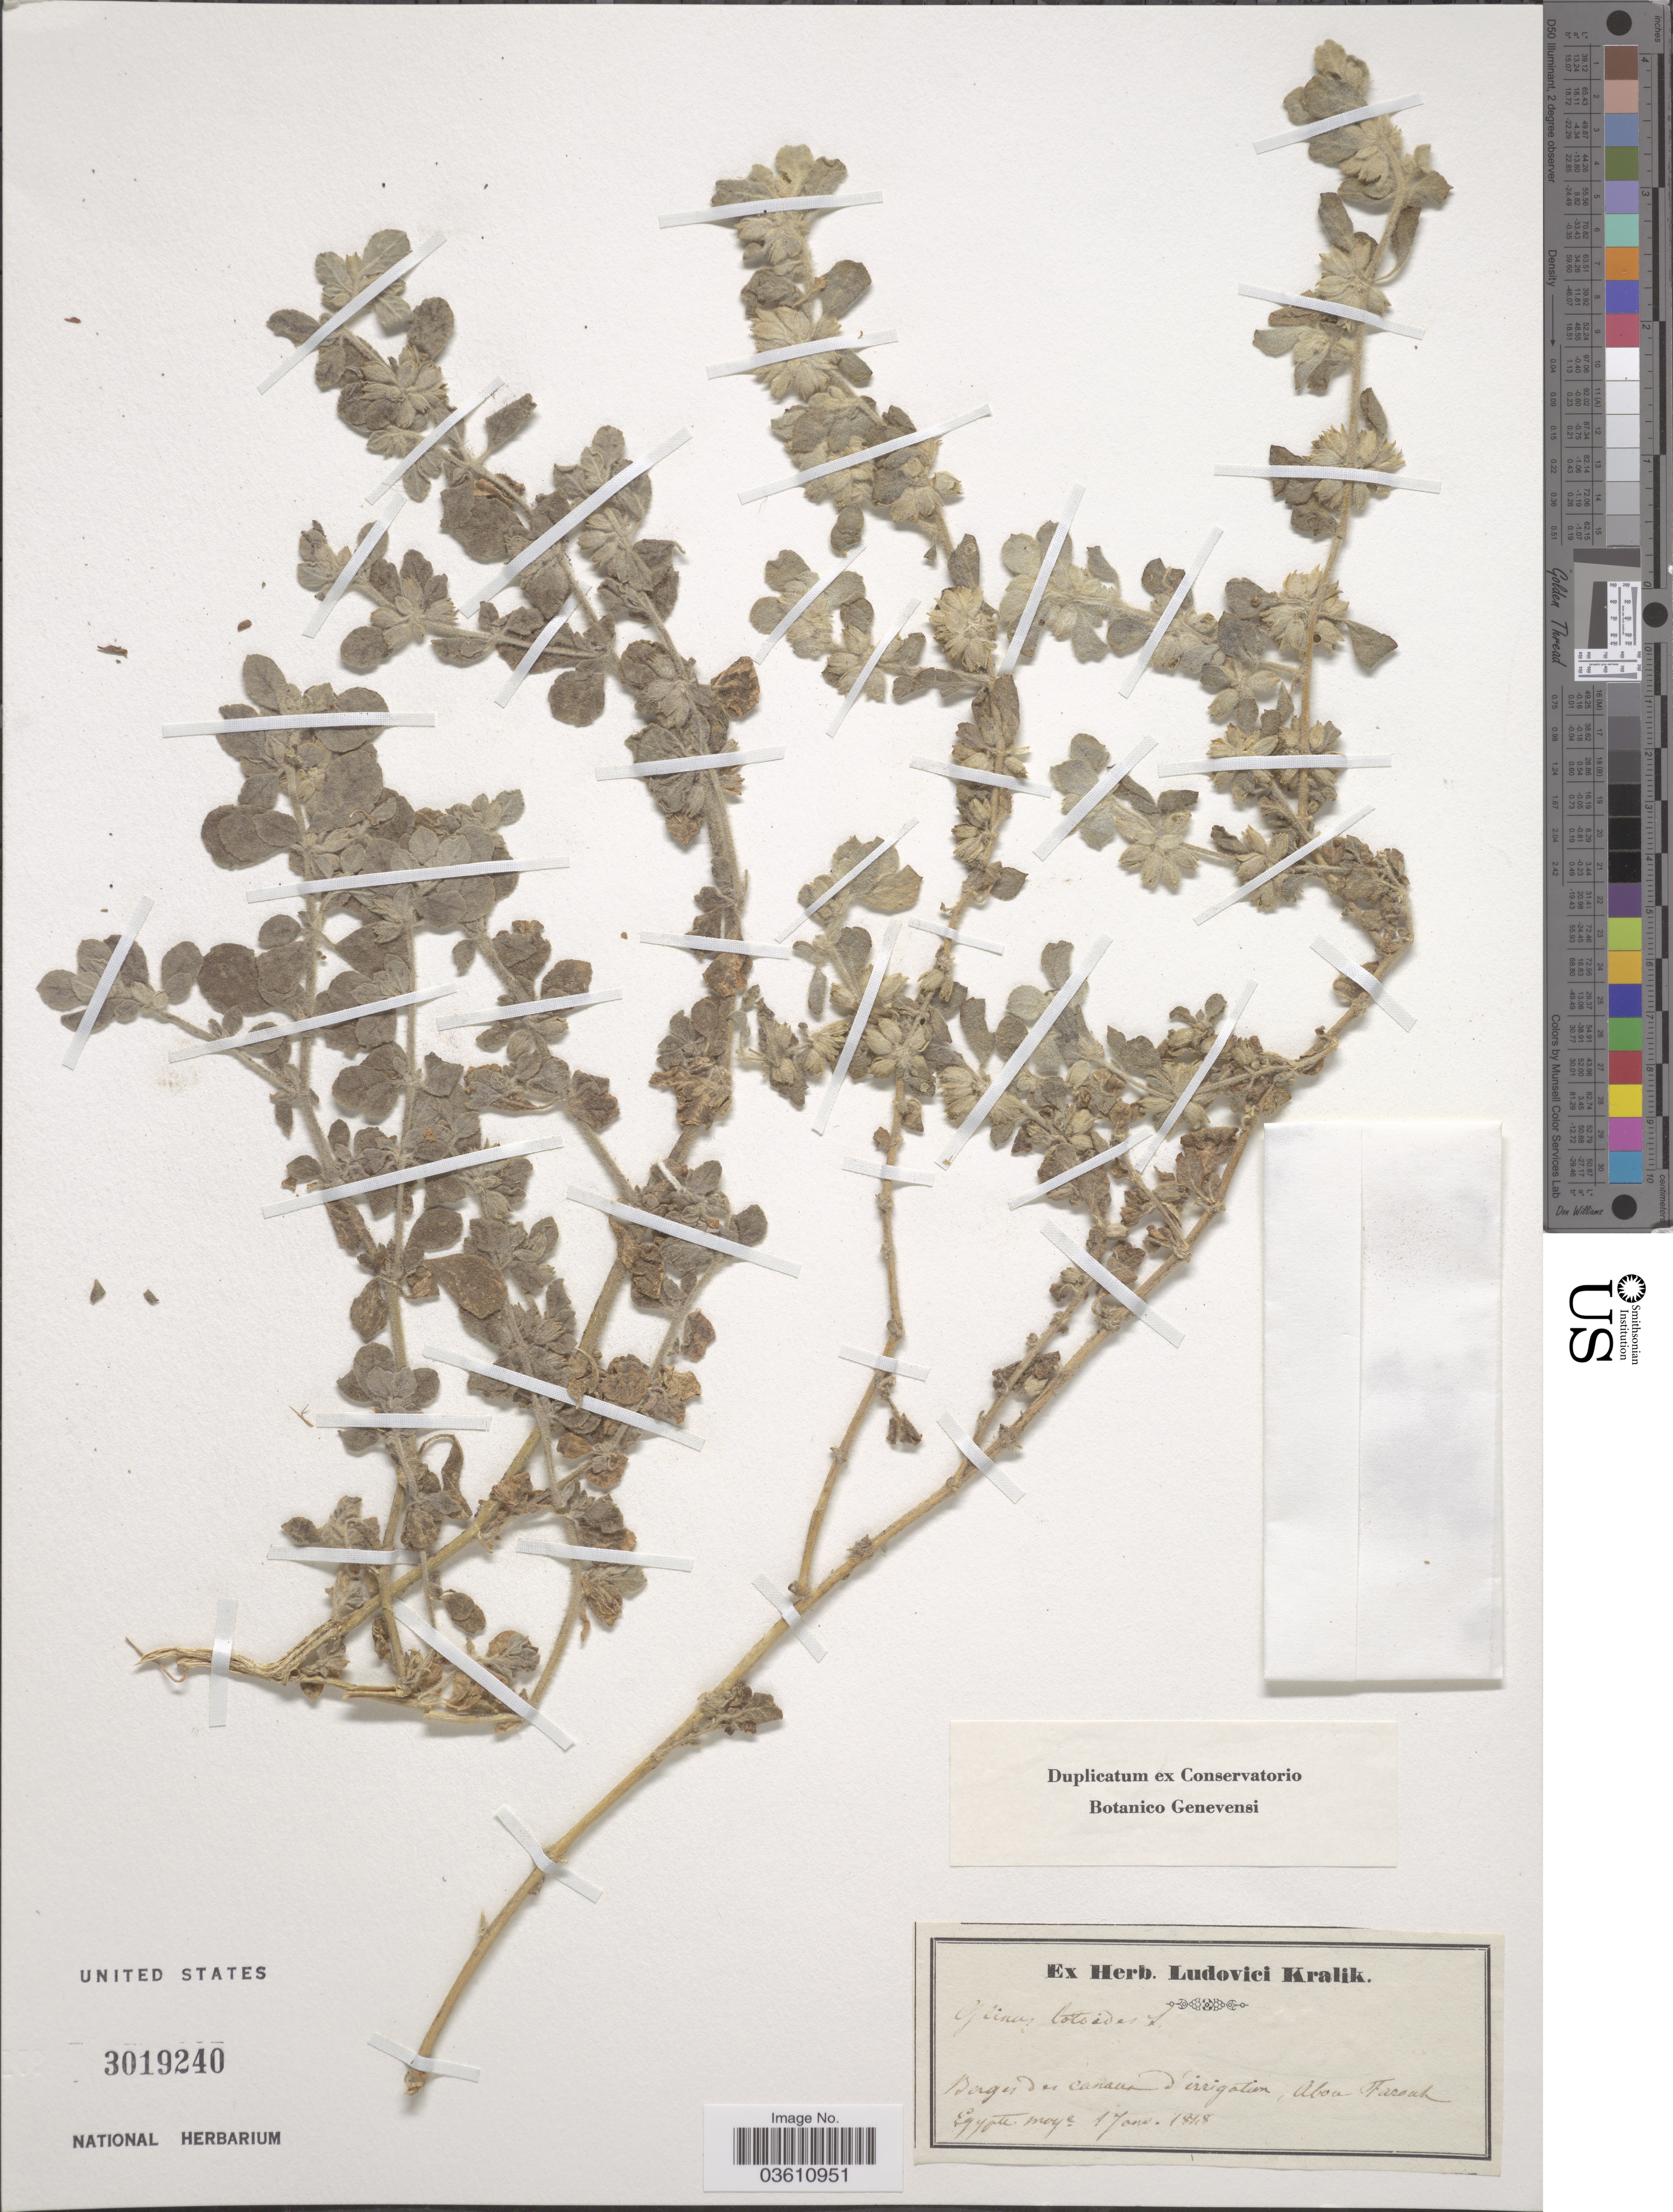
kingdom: Plantae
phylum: Tracheophyta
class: Magnoliopsida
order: Caryophyllales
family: Molluginaceae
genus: Glinus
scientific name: Glinus lotoides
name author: L.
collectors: ex herb. L. Kralik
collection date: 1848-05/1848-06-01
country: Egypt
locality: Berges des canaux d'irrigation, Abou Farouh.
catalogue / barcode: US 3019240